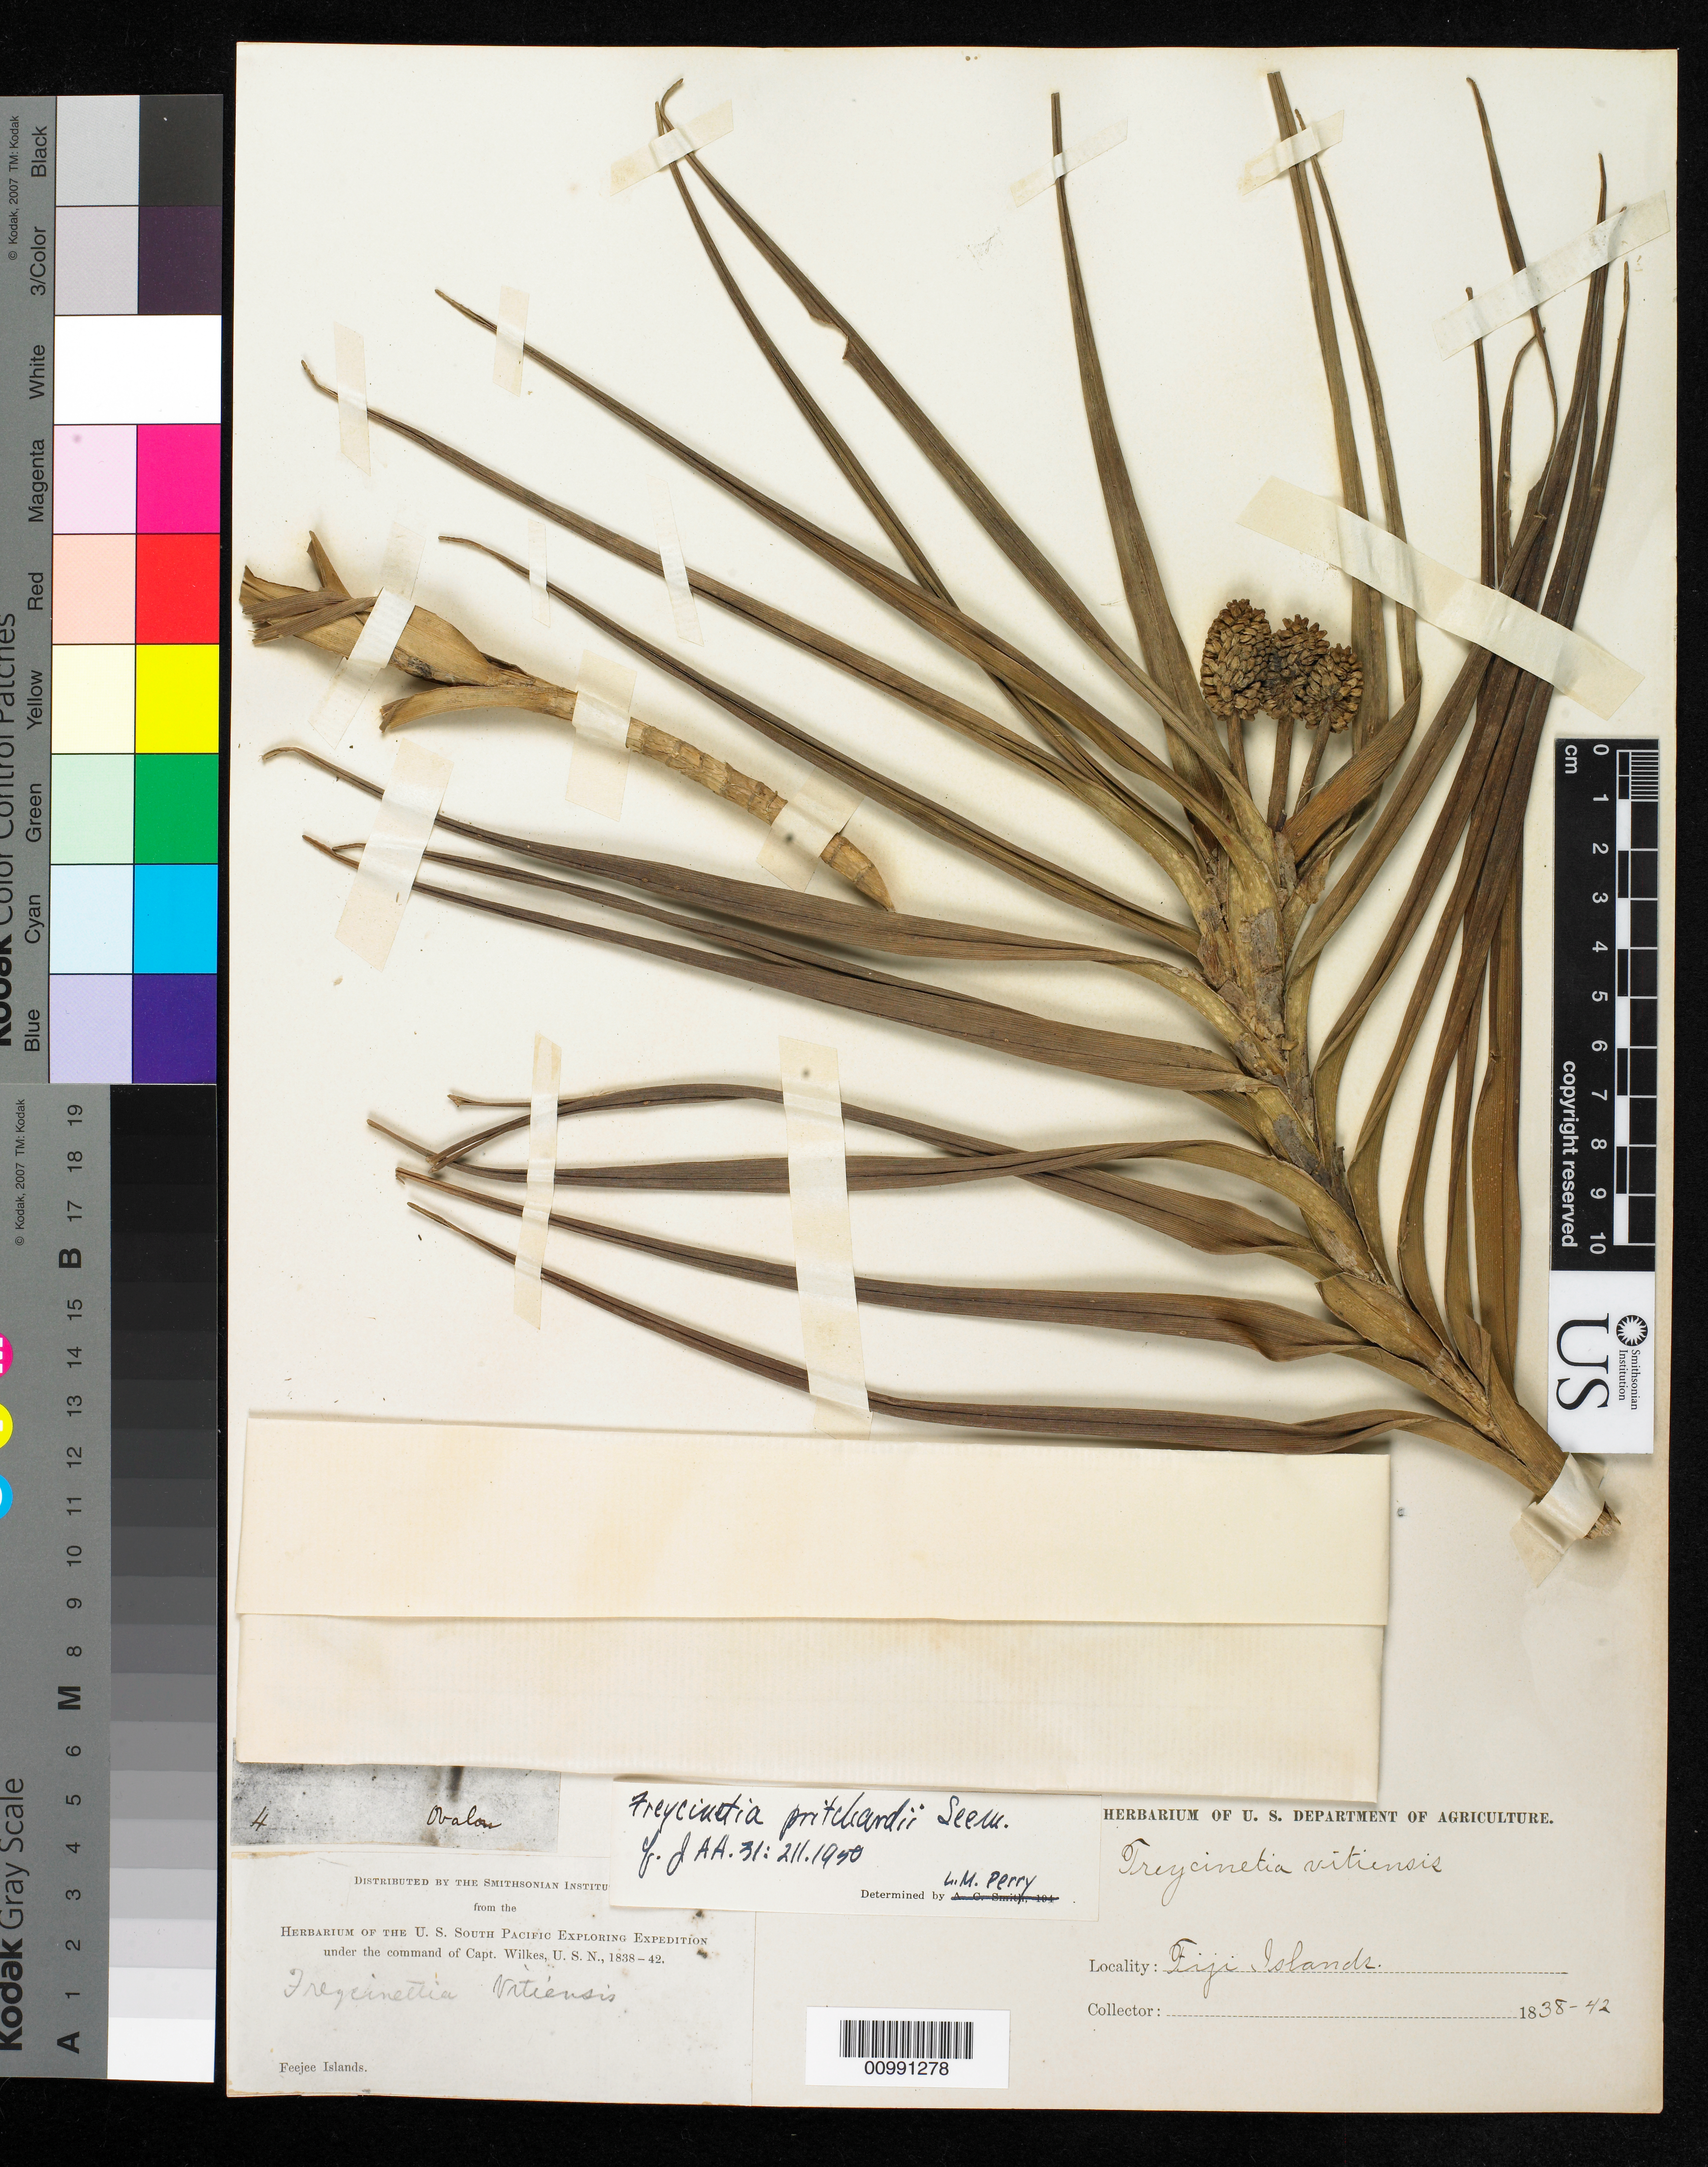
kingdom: Plantae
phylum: Tracheophyta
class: Liliopsida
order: Pandanales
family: Pandanaceae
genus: Freycinetia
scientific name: Freycinetia pritchardii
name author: Seem.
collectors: Wilkes Explor. Exped.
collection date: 1838/1842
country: Fiji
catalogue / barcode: US 98452